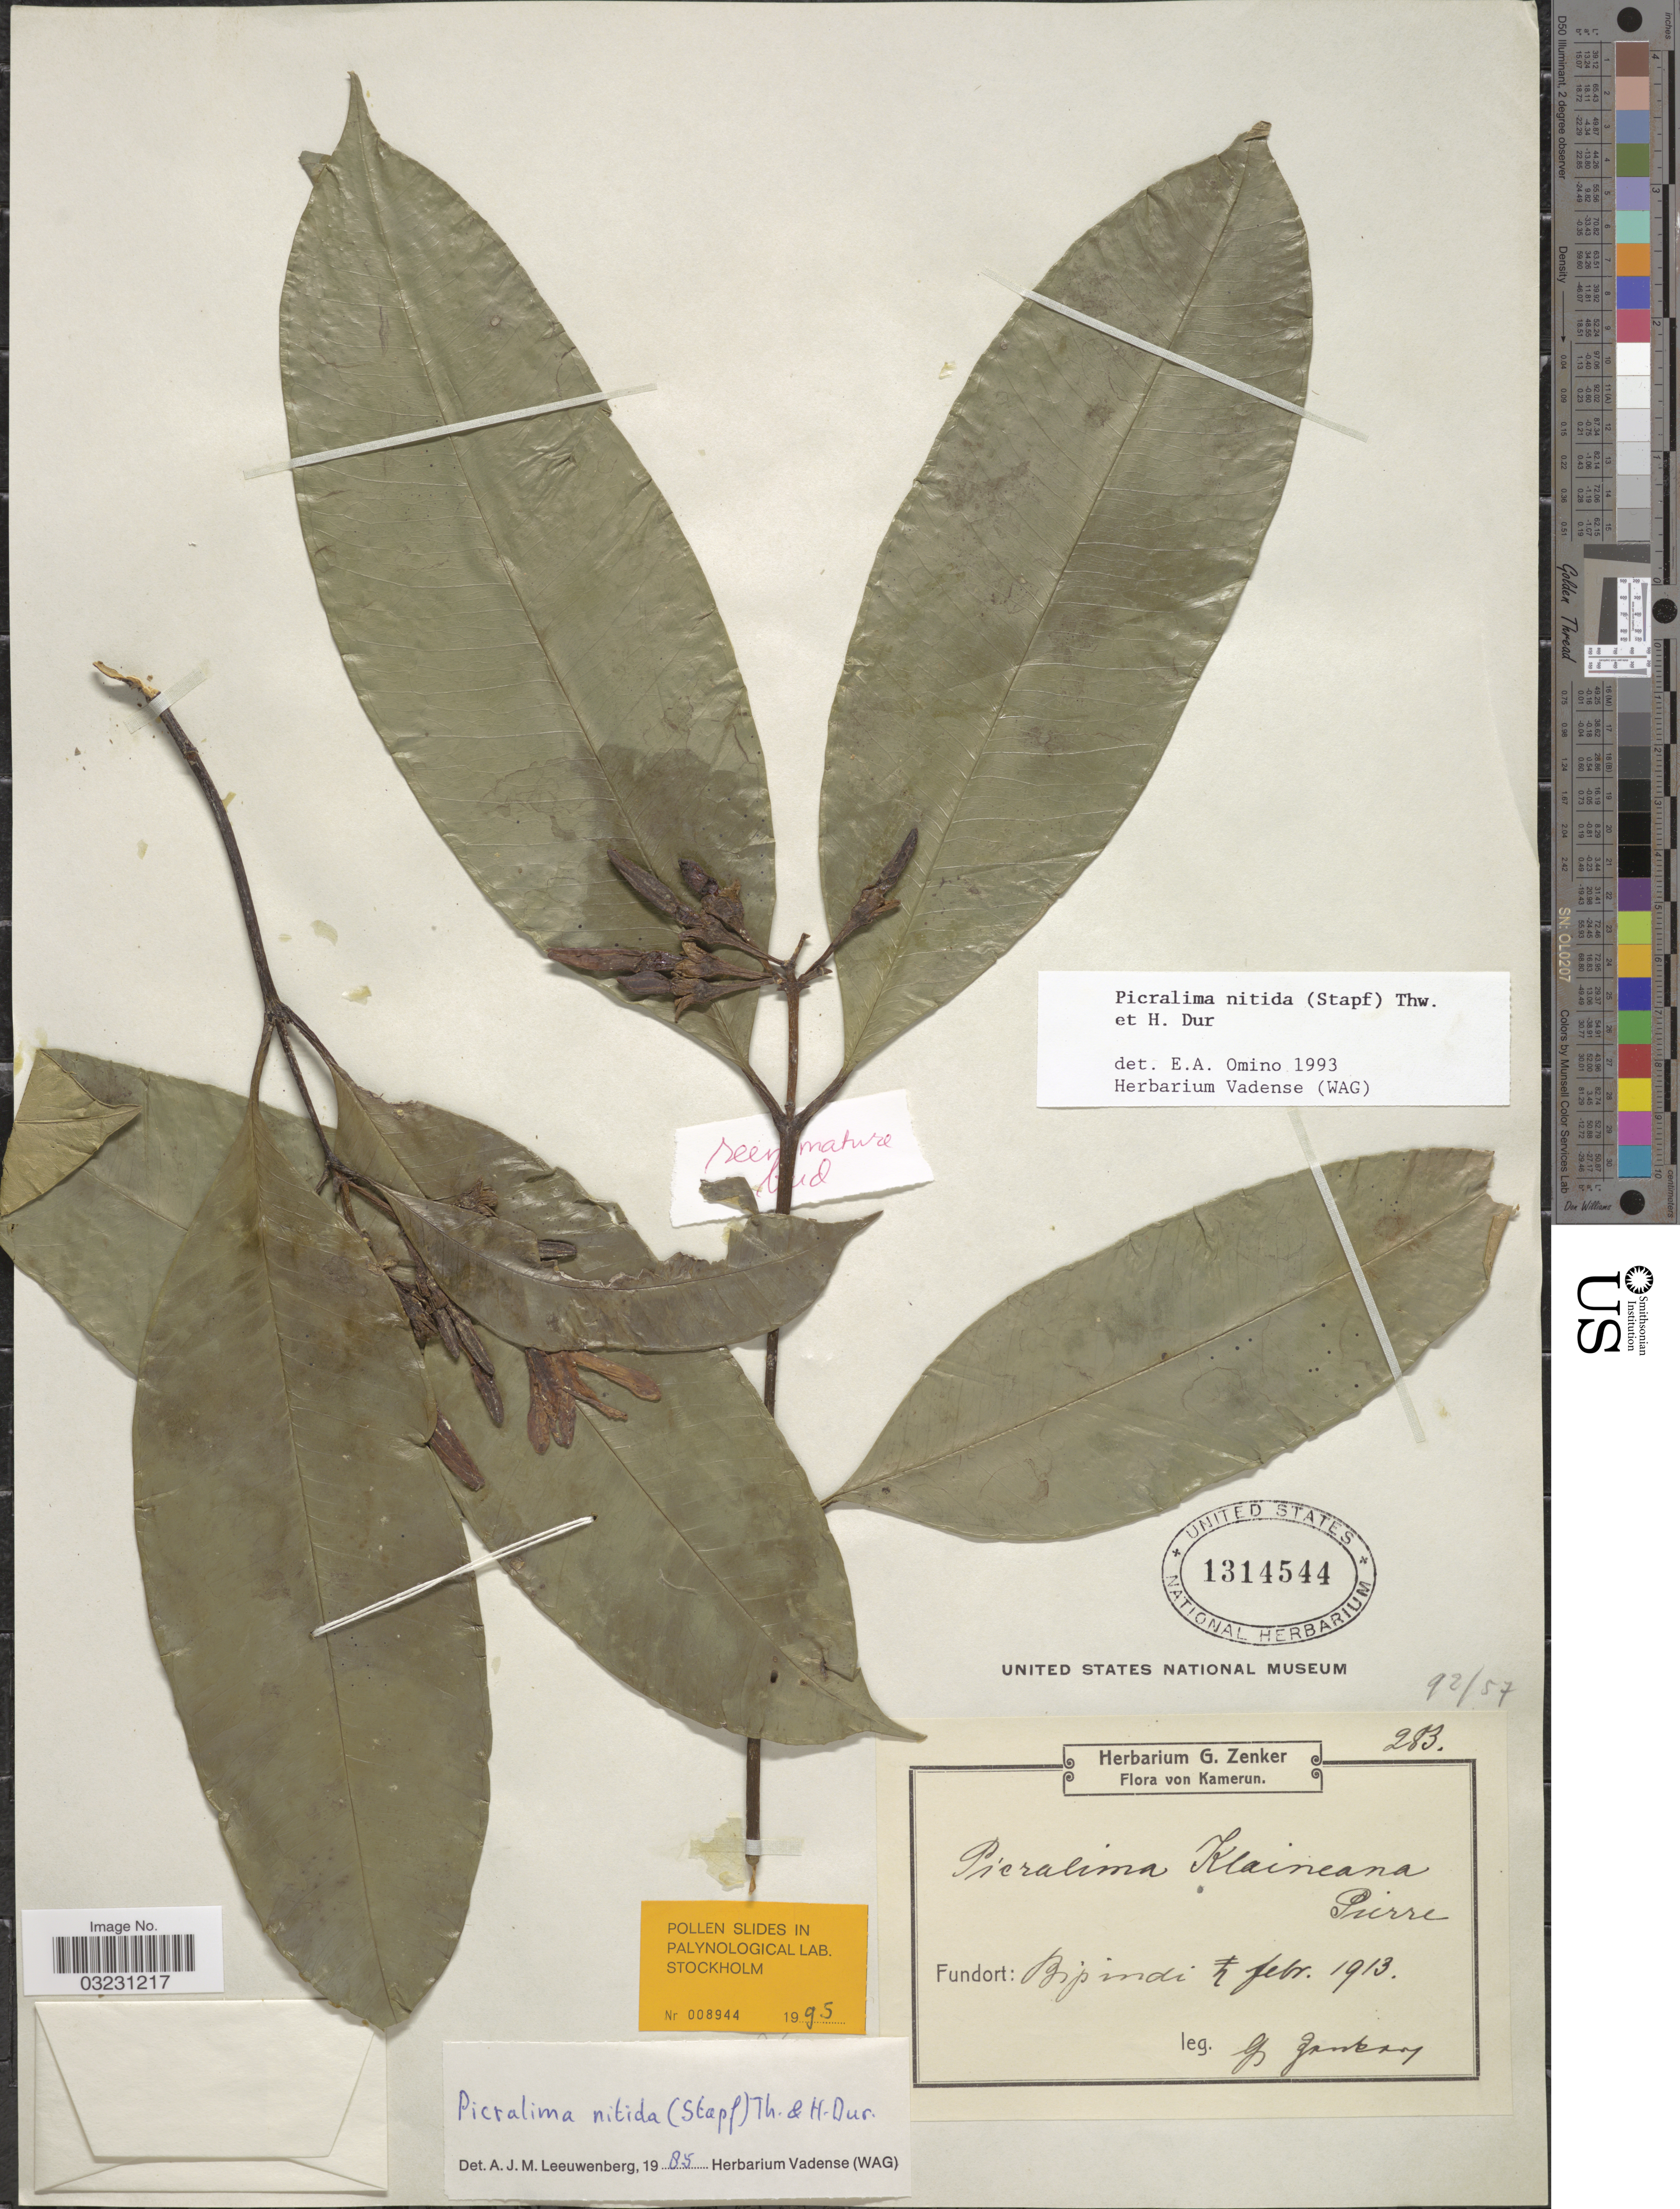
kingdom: Plantae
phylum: Tracheophyta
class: Magnoliopsida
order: Gentianales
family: Apocynaceae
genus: Picralima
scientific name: Picralima nitida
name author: (Stapf) Thomson & H. Durand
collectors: G. A. Zenker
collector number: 283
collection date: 1913-02-05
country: Cameroon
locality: Bipindi.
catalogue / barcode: US 1314544